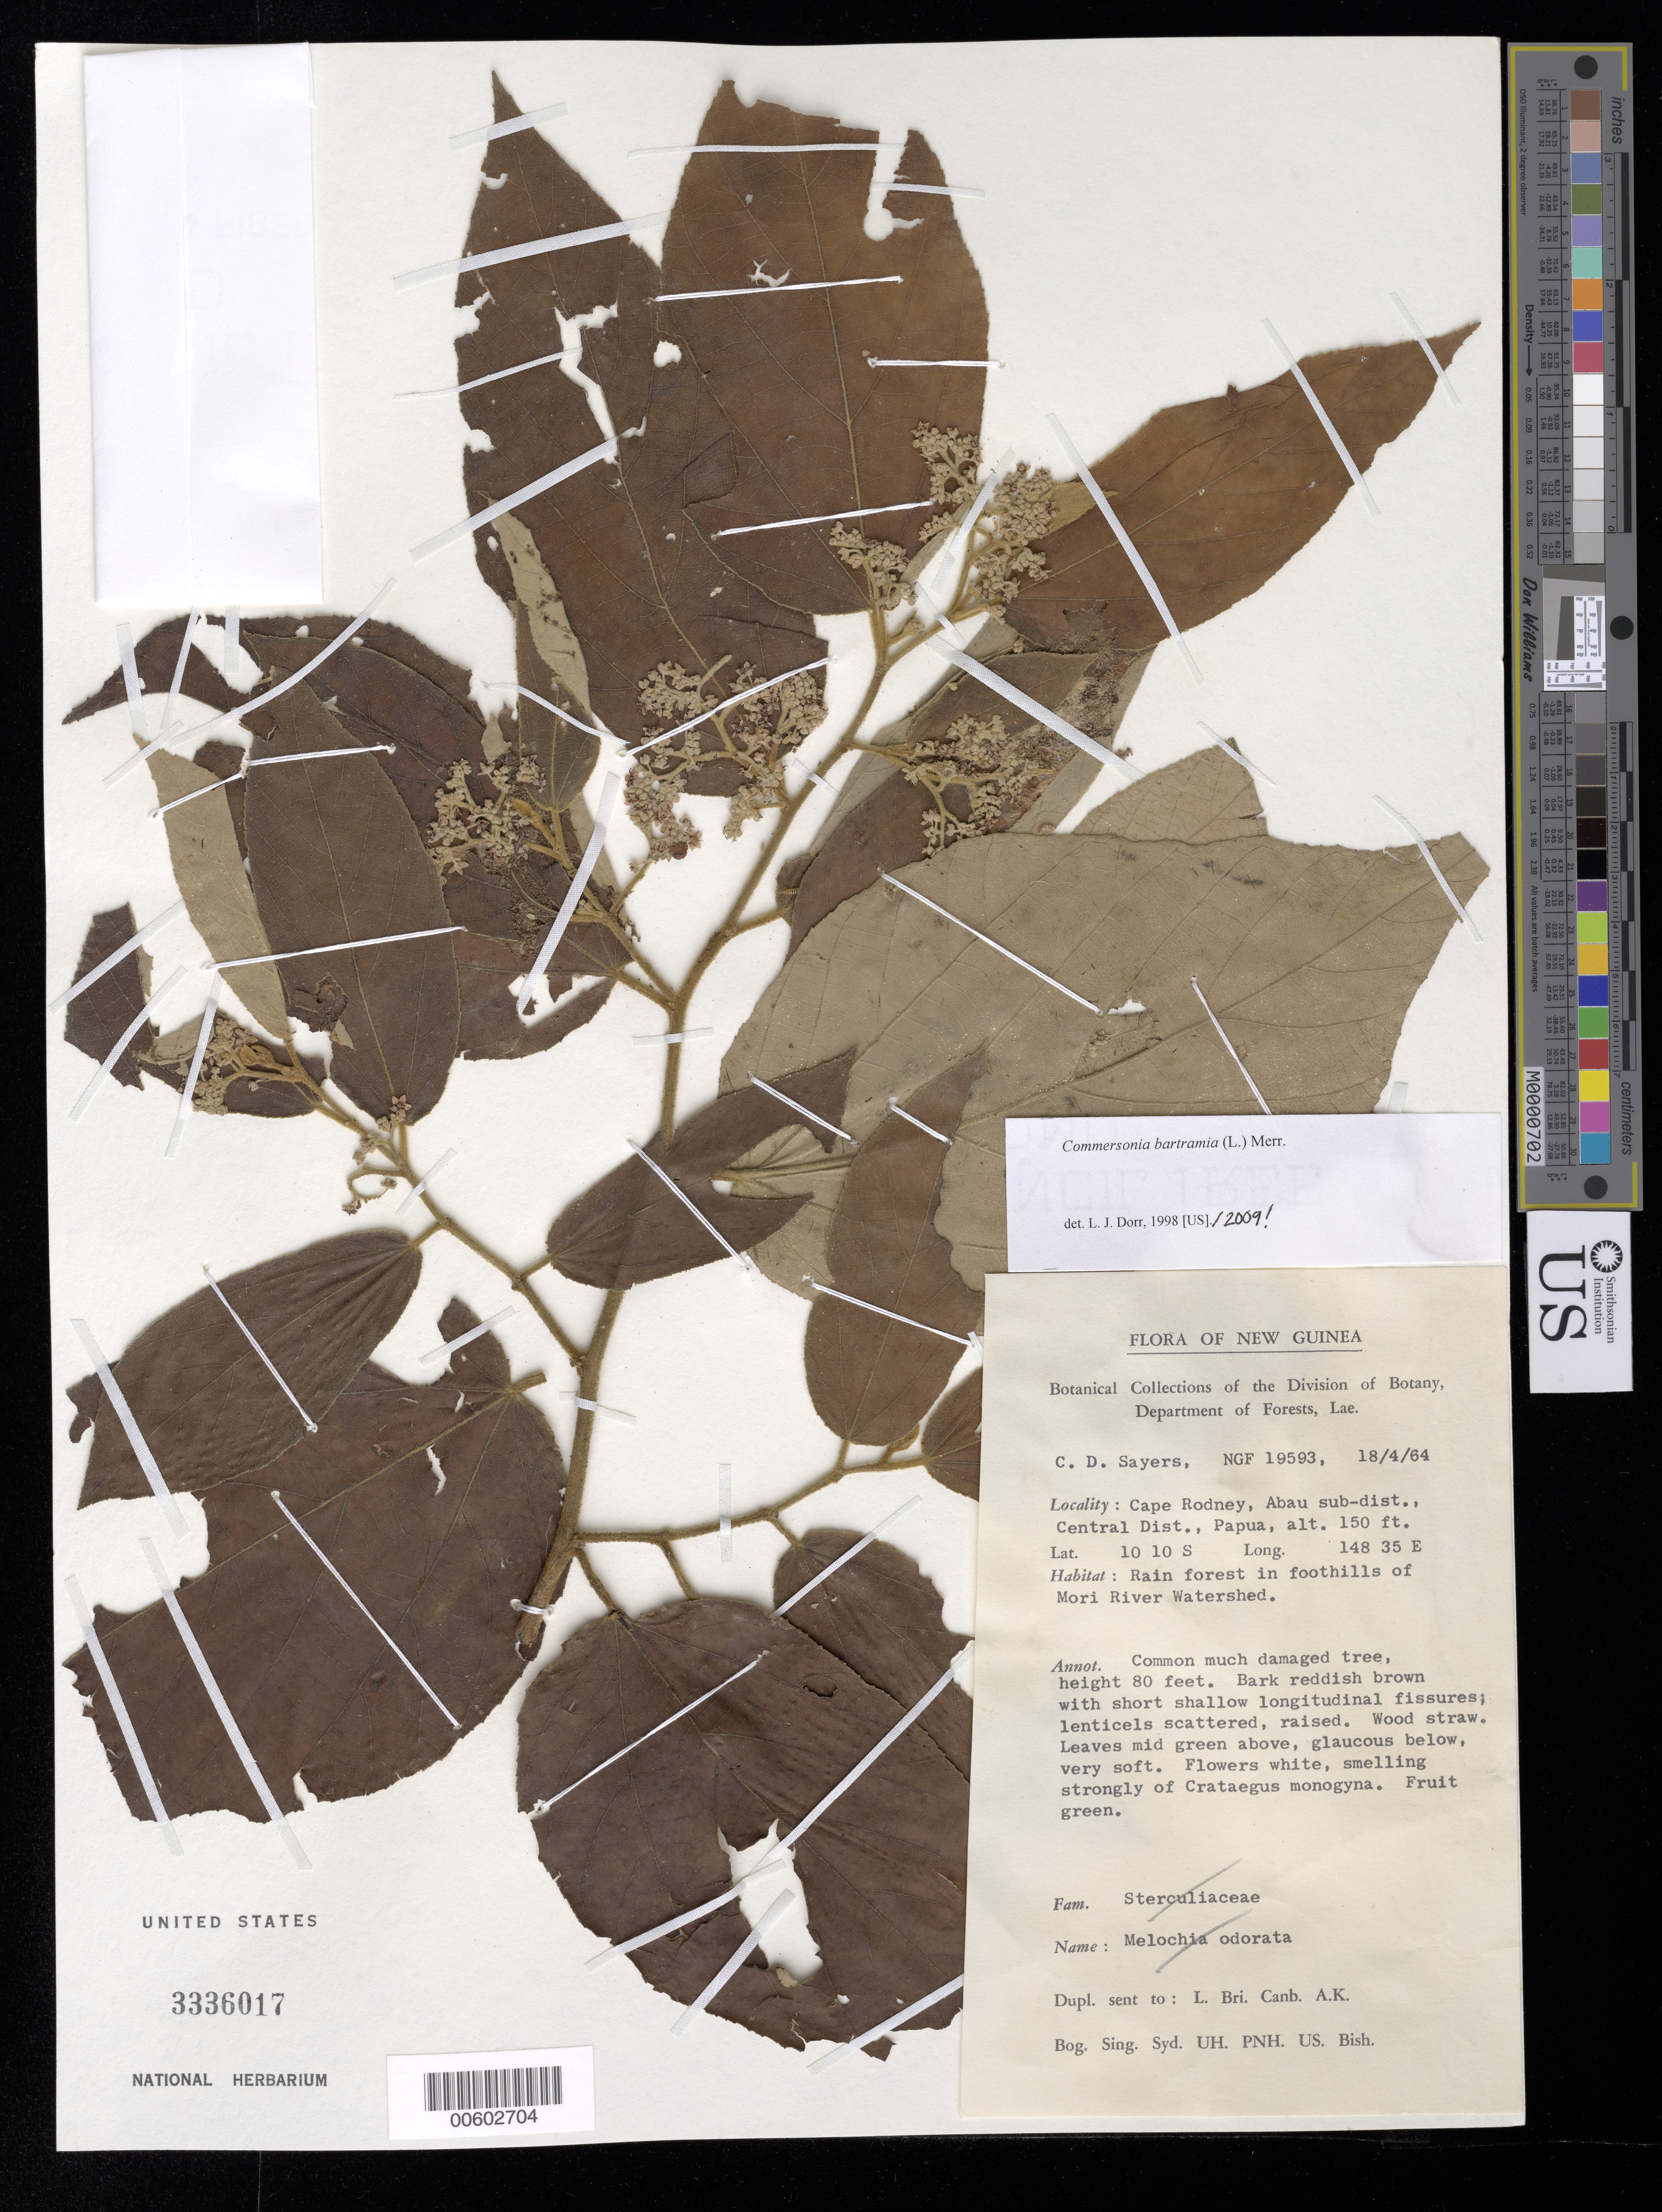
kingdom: Plantae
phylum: Tracheophyta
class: Magnoliopsida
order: Malvales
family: Malvaceae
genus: Commersonia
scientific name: Commersonia bartramia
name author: (L.) Merr.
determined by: Dorr, L. J., (BOT), Smithsonian Institution - National Museum of Natural History (UNITED STATES)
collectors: C. Sayers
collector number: NGF 19593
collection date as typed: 18 Apr 1964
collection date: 1964-04-18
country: Papua New Guinea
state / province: Central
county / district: Abau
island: New Guinea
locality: Cape Rodney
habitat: Rain forest in foothills of Mori River Watershead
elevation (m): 45.72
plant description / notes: US, A-2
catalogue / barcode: US 3336017